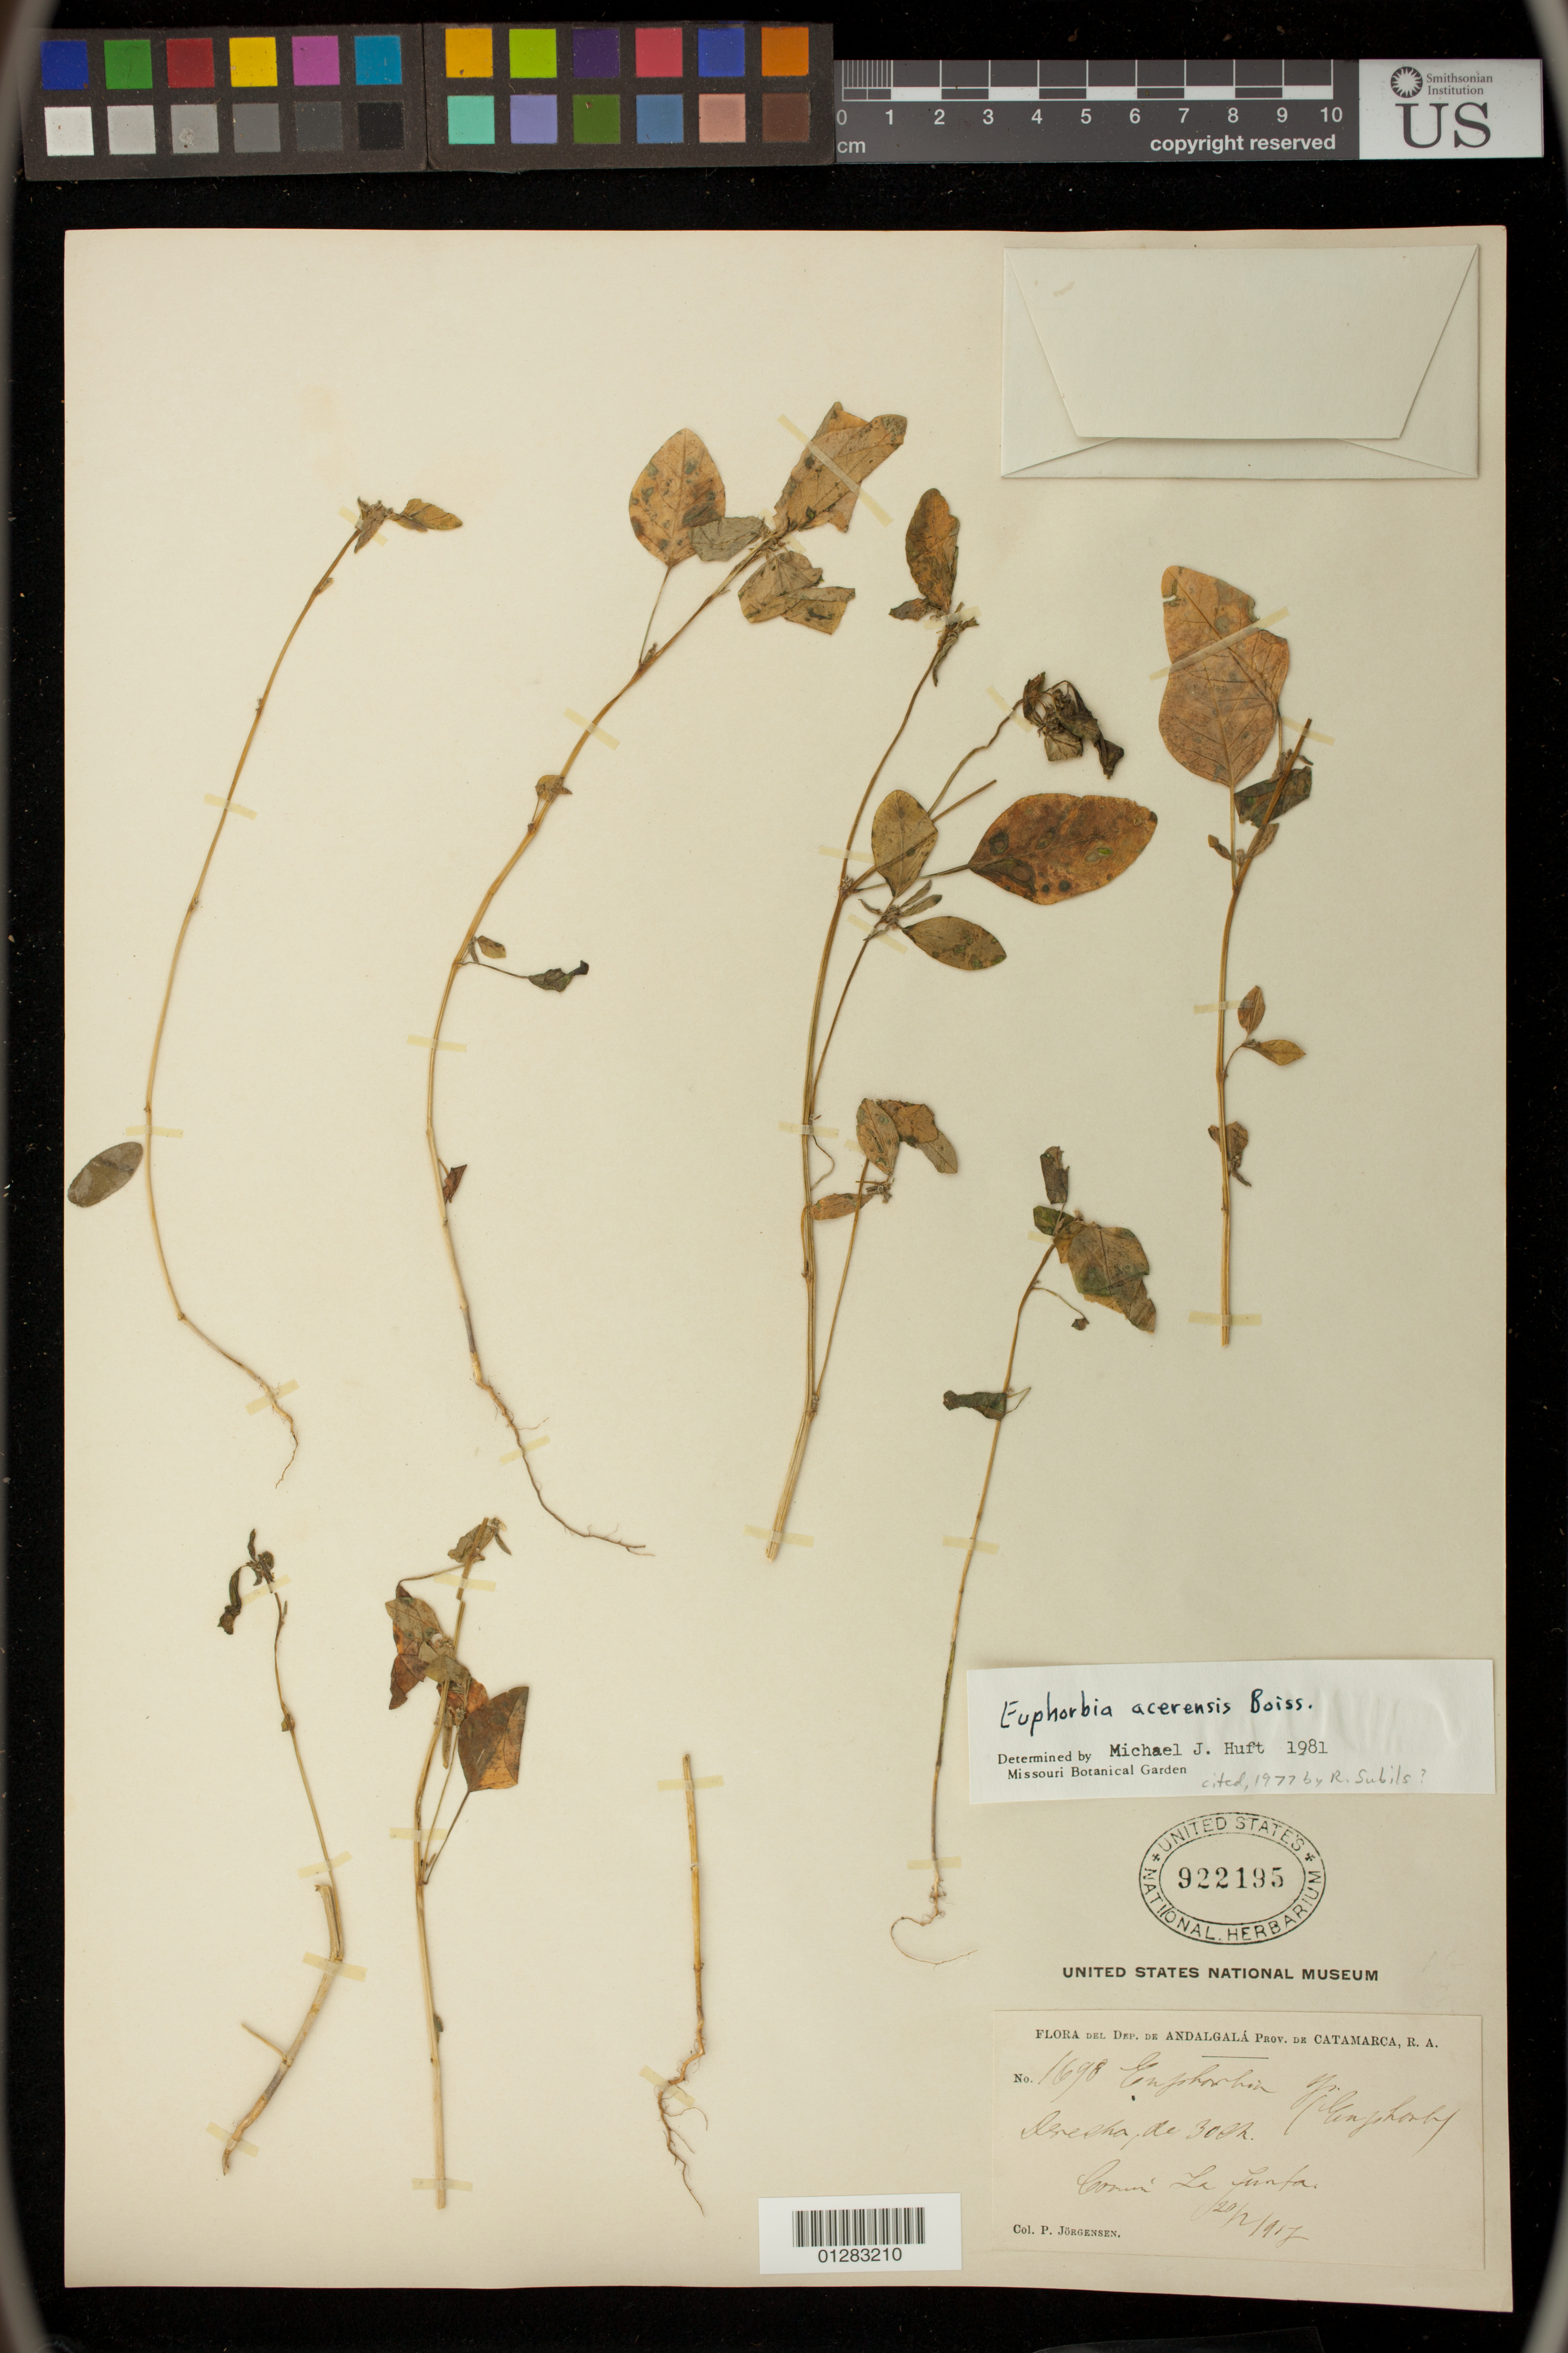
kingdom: Plantae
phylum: Tracheophyta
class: Magnoliopsida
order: Malpighiales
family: Euphorbiaceae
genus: Euphorbia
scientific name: Euphorbia acerensis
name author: Boiss.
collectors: P. Jörgensen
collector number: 1698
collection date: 1891-02-20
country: Argentina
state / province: Catamarca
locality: Comm. La Junta, Dep. de Andalgala, Prev. de Catamarca, R. A.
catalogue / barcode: US 922195